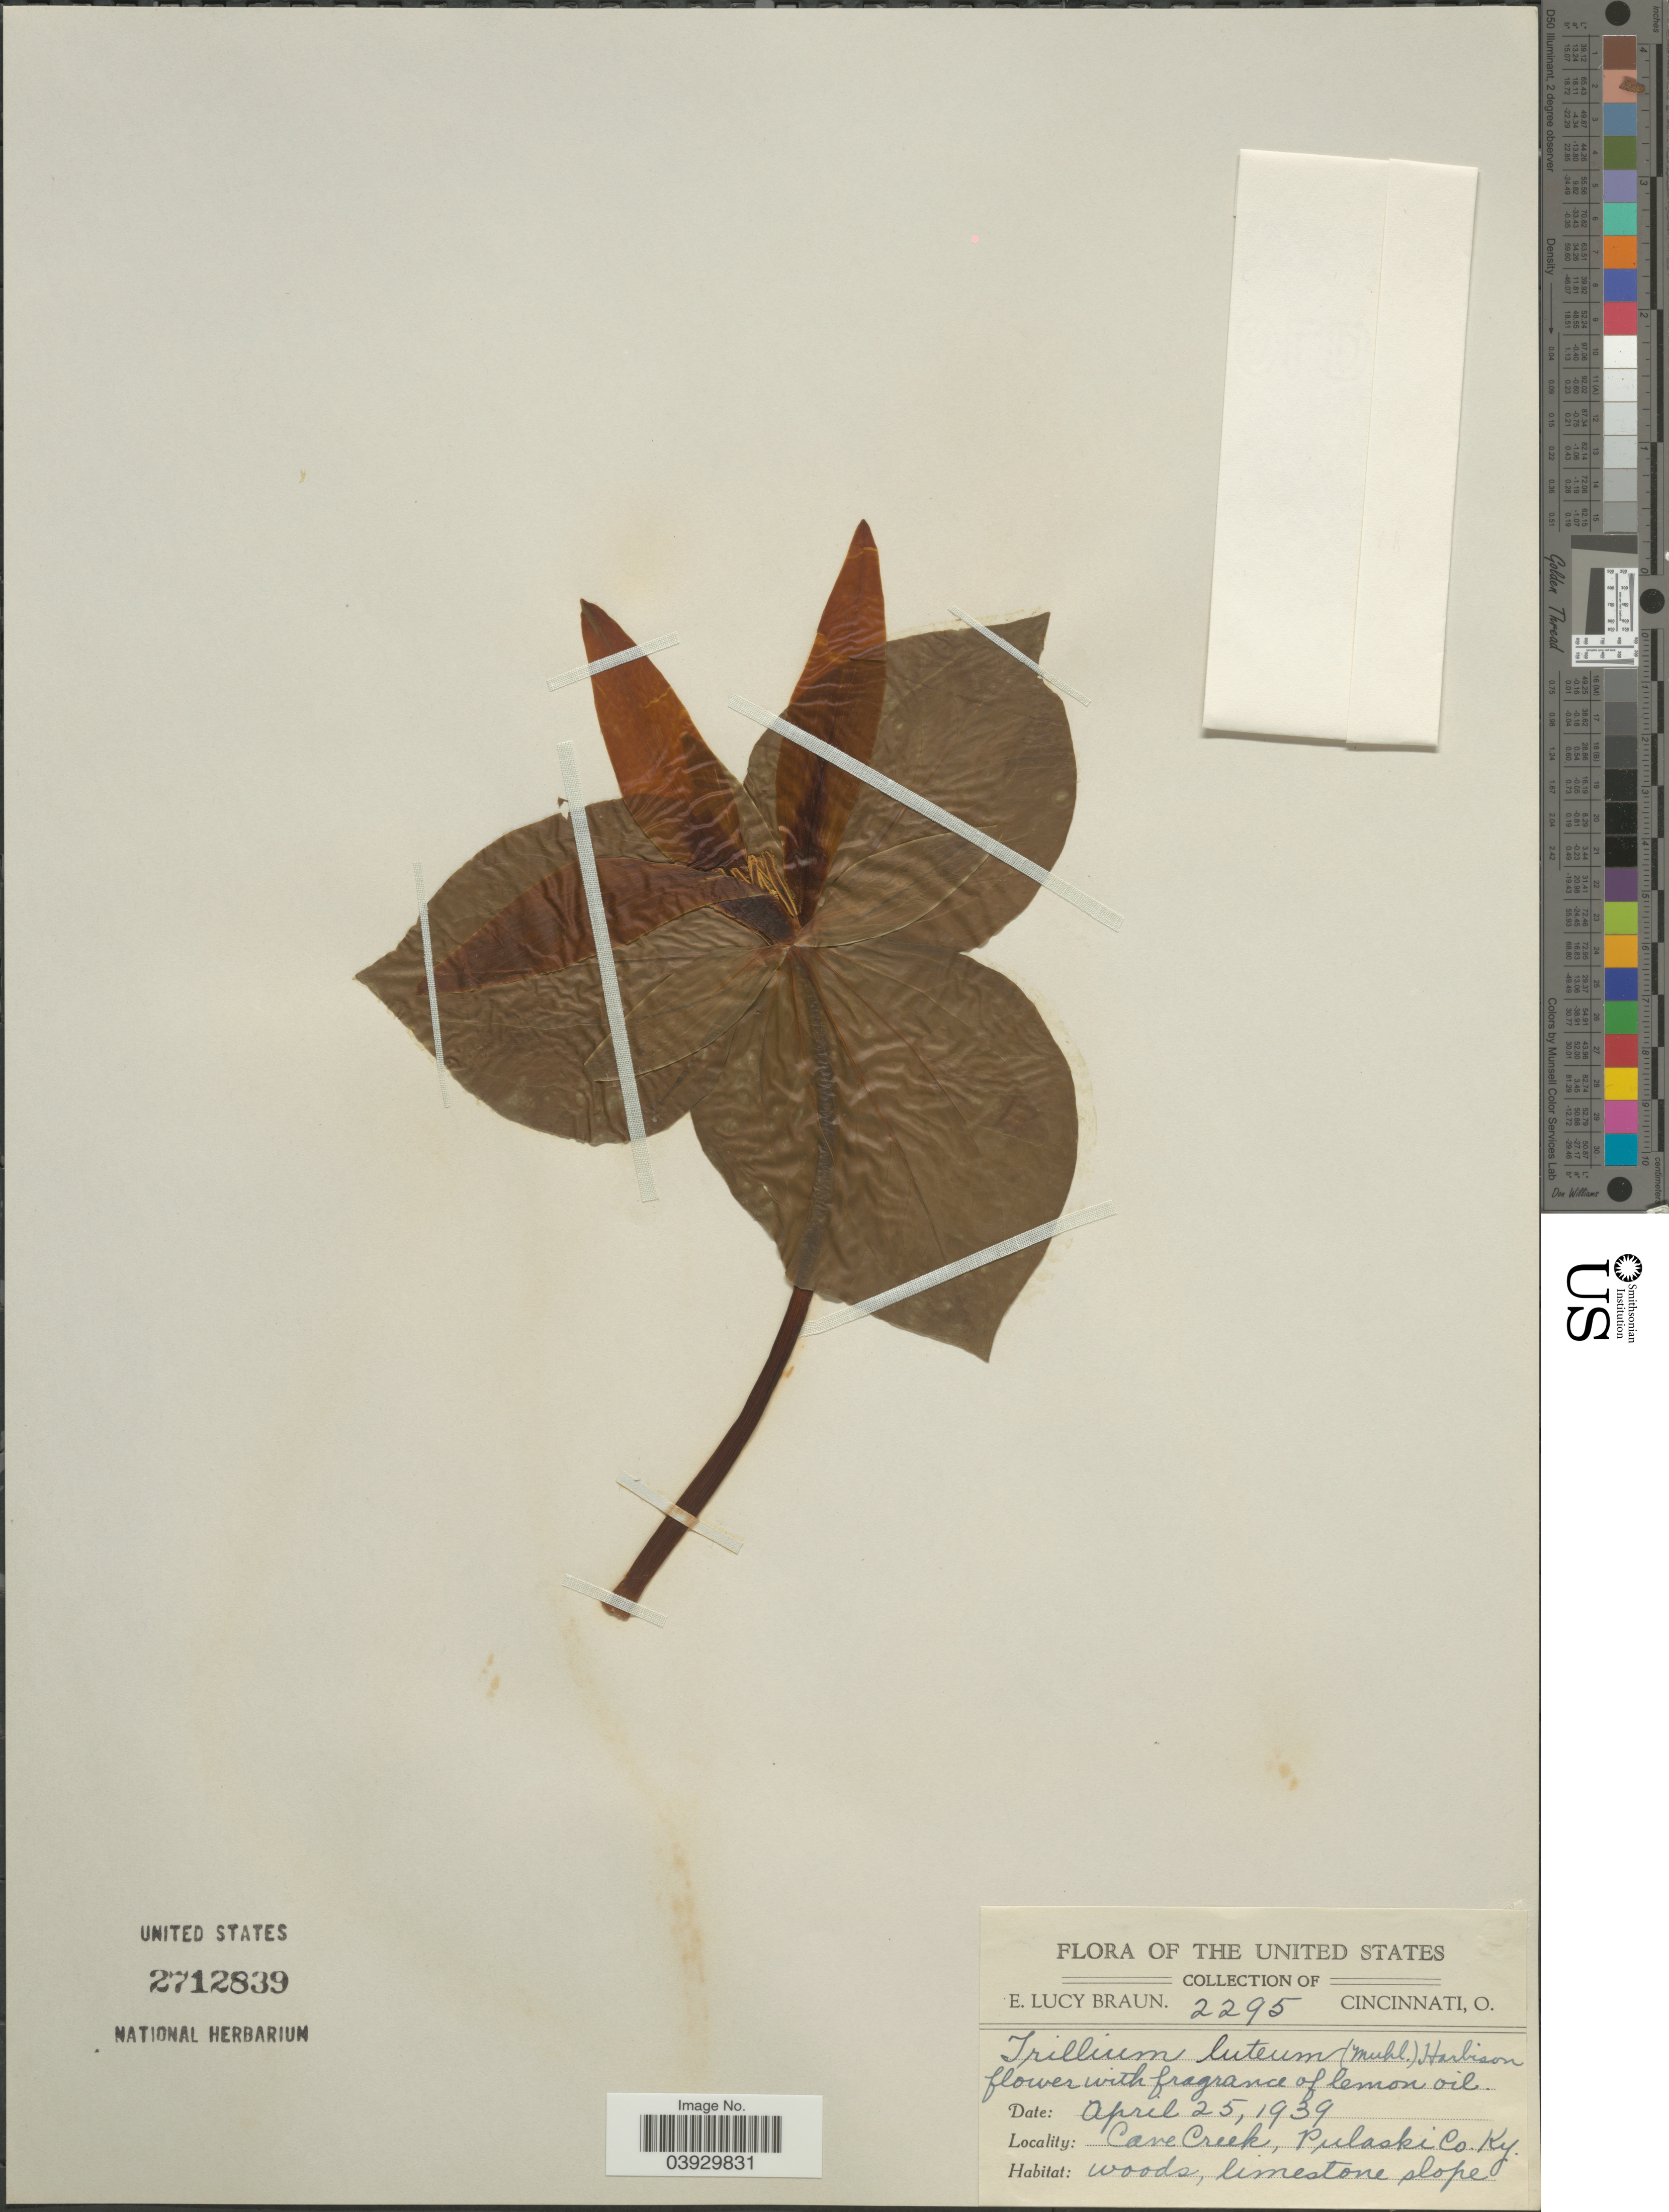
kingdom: Plantae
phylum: Tracheophyta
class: Liliopsida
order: Liliales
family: Melanthiaceae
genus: Trillium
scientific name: Trillium luteum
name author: Harb.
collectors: E. L. Braun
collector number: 2295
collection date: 1939-04-25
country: United States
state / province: Kentucky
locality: Cave Creek, Pulaski Co.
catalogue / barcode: US 2712839